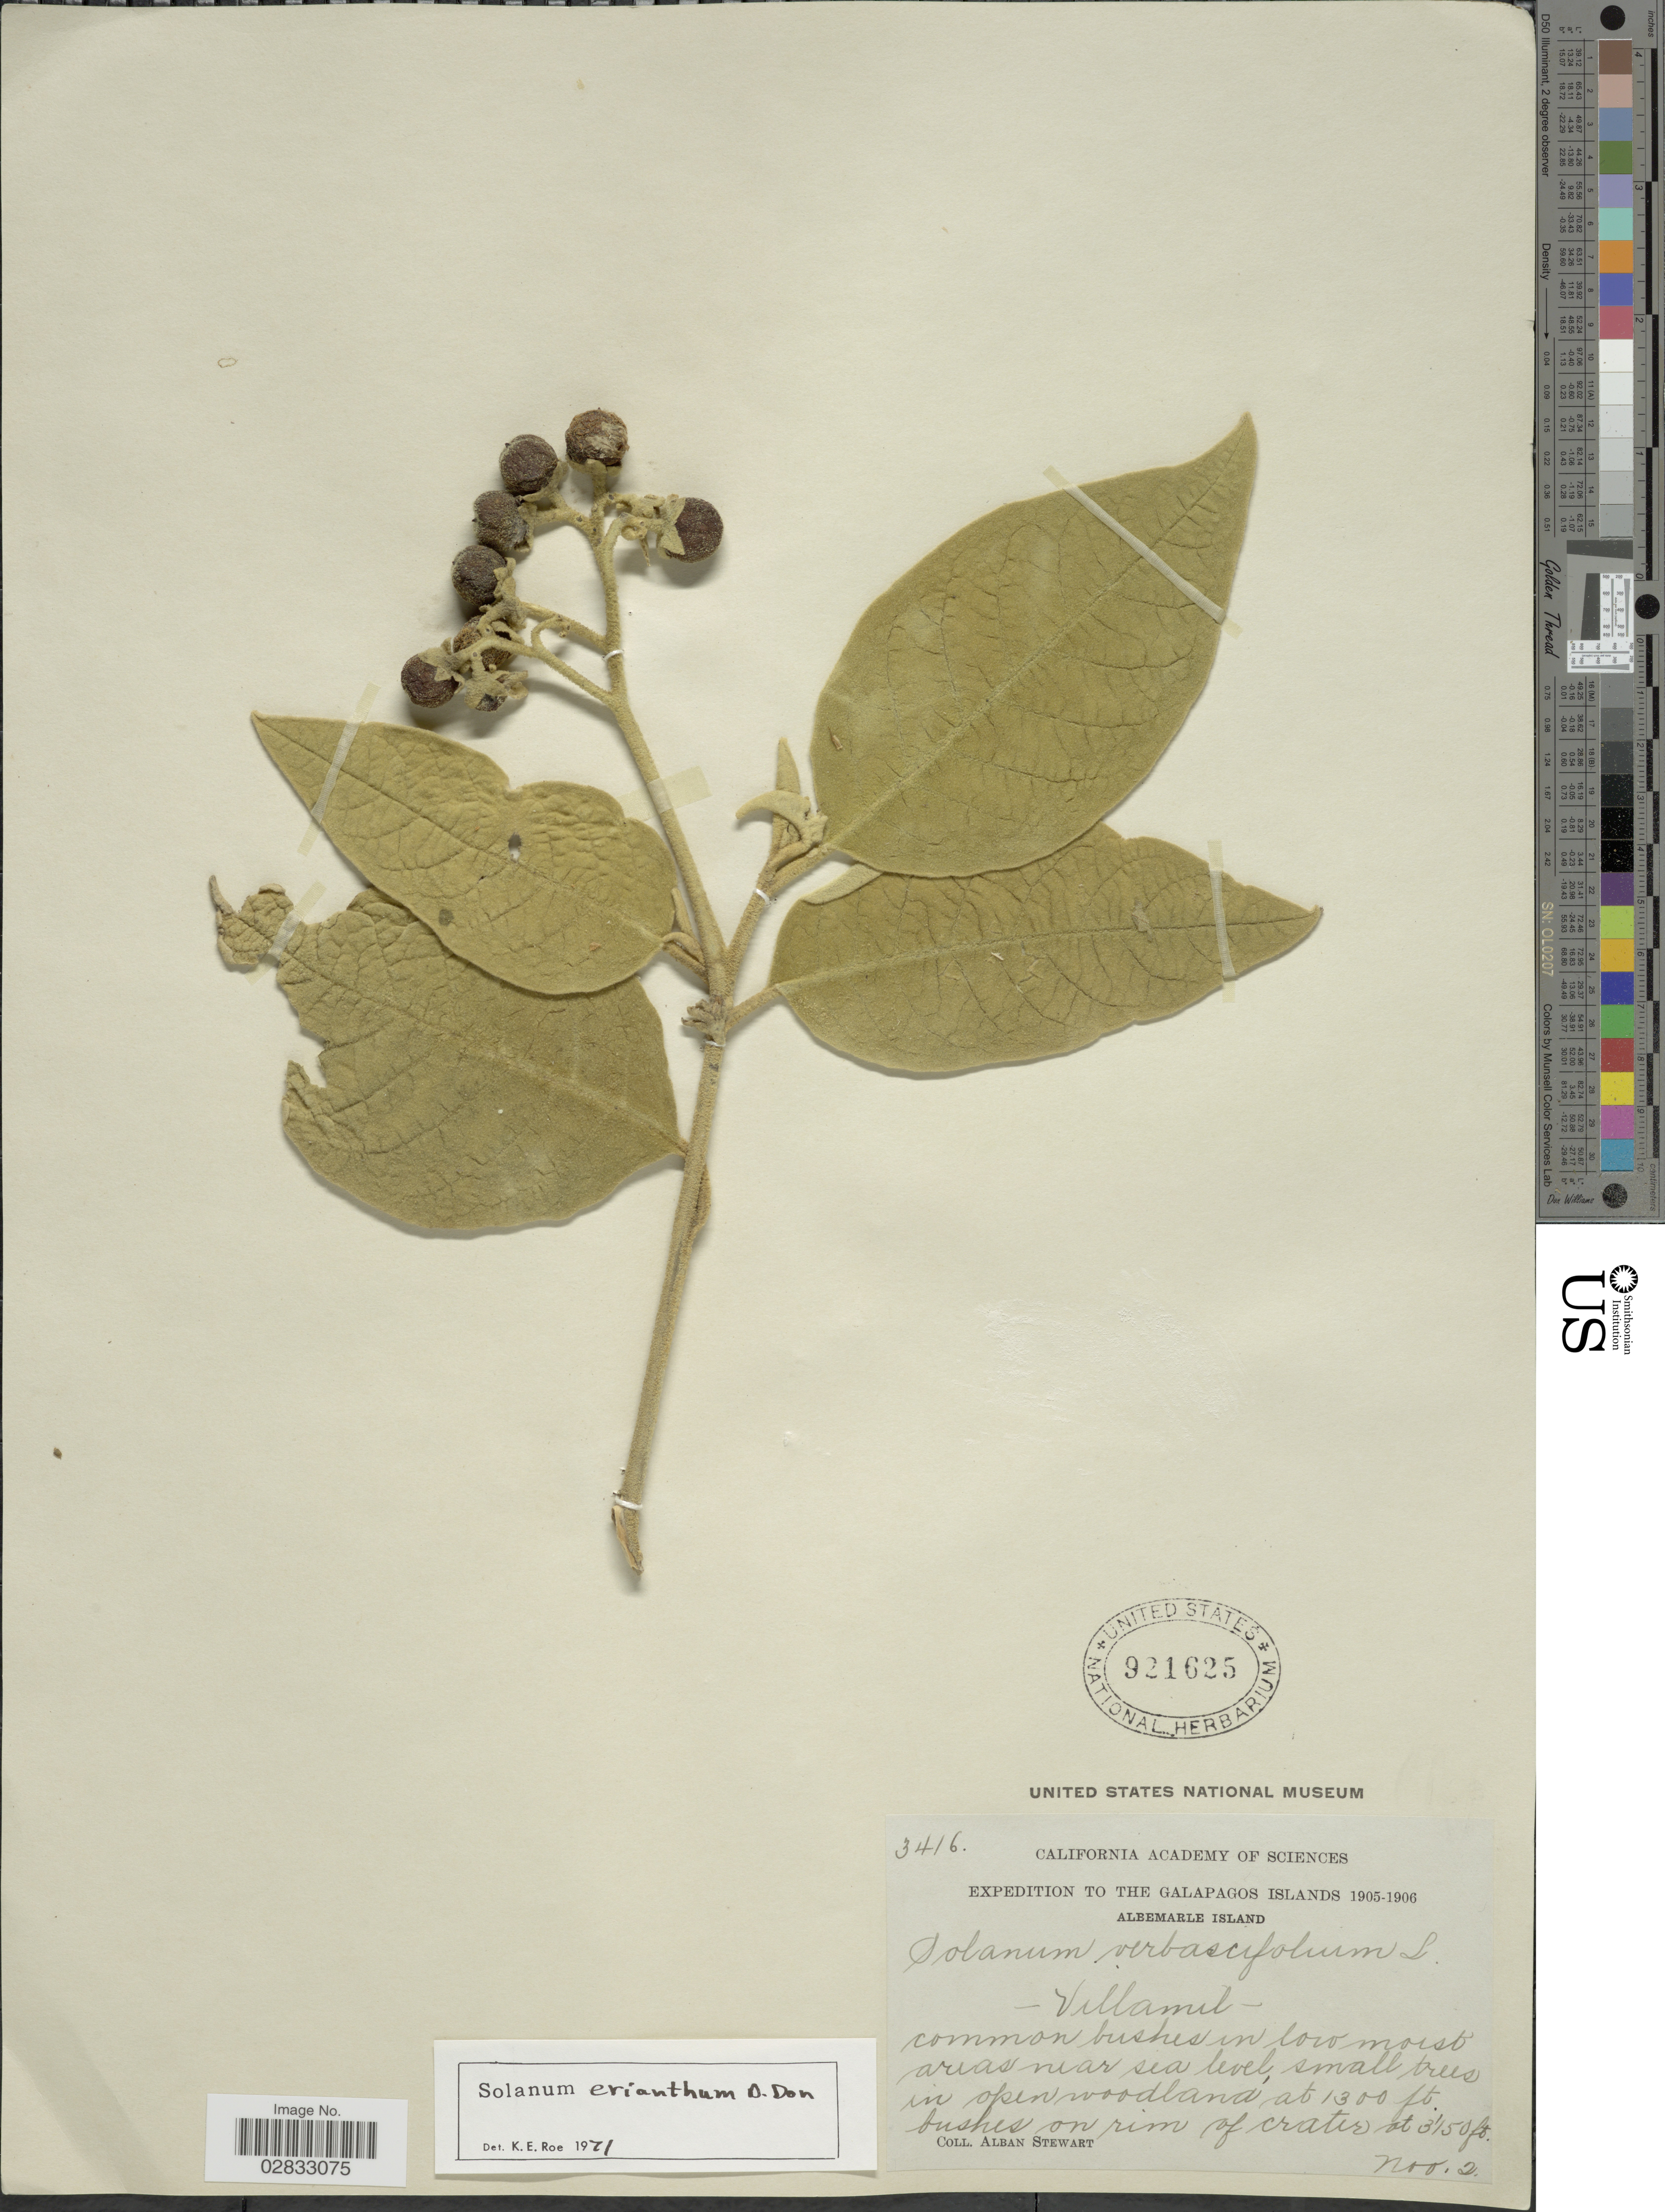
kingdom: Plantae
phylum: Tracheophyta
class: Magnoliopsida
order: Solanales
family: Solanaceae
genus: Solanum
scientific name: Solanum erianthum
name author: D. Don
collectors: A. Stewart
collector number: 3416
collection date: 1905-11-02/1906-11-02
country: Ecuador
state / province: Colón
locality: The Galapagos Islands. Albemarle Island. -Villamil-.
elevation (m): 396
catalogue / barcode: US 921625